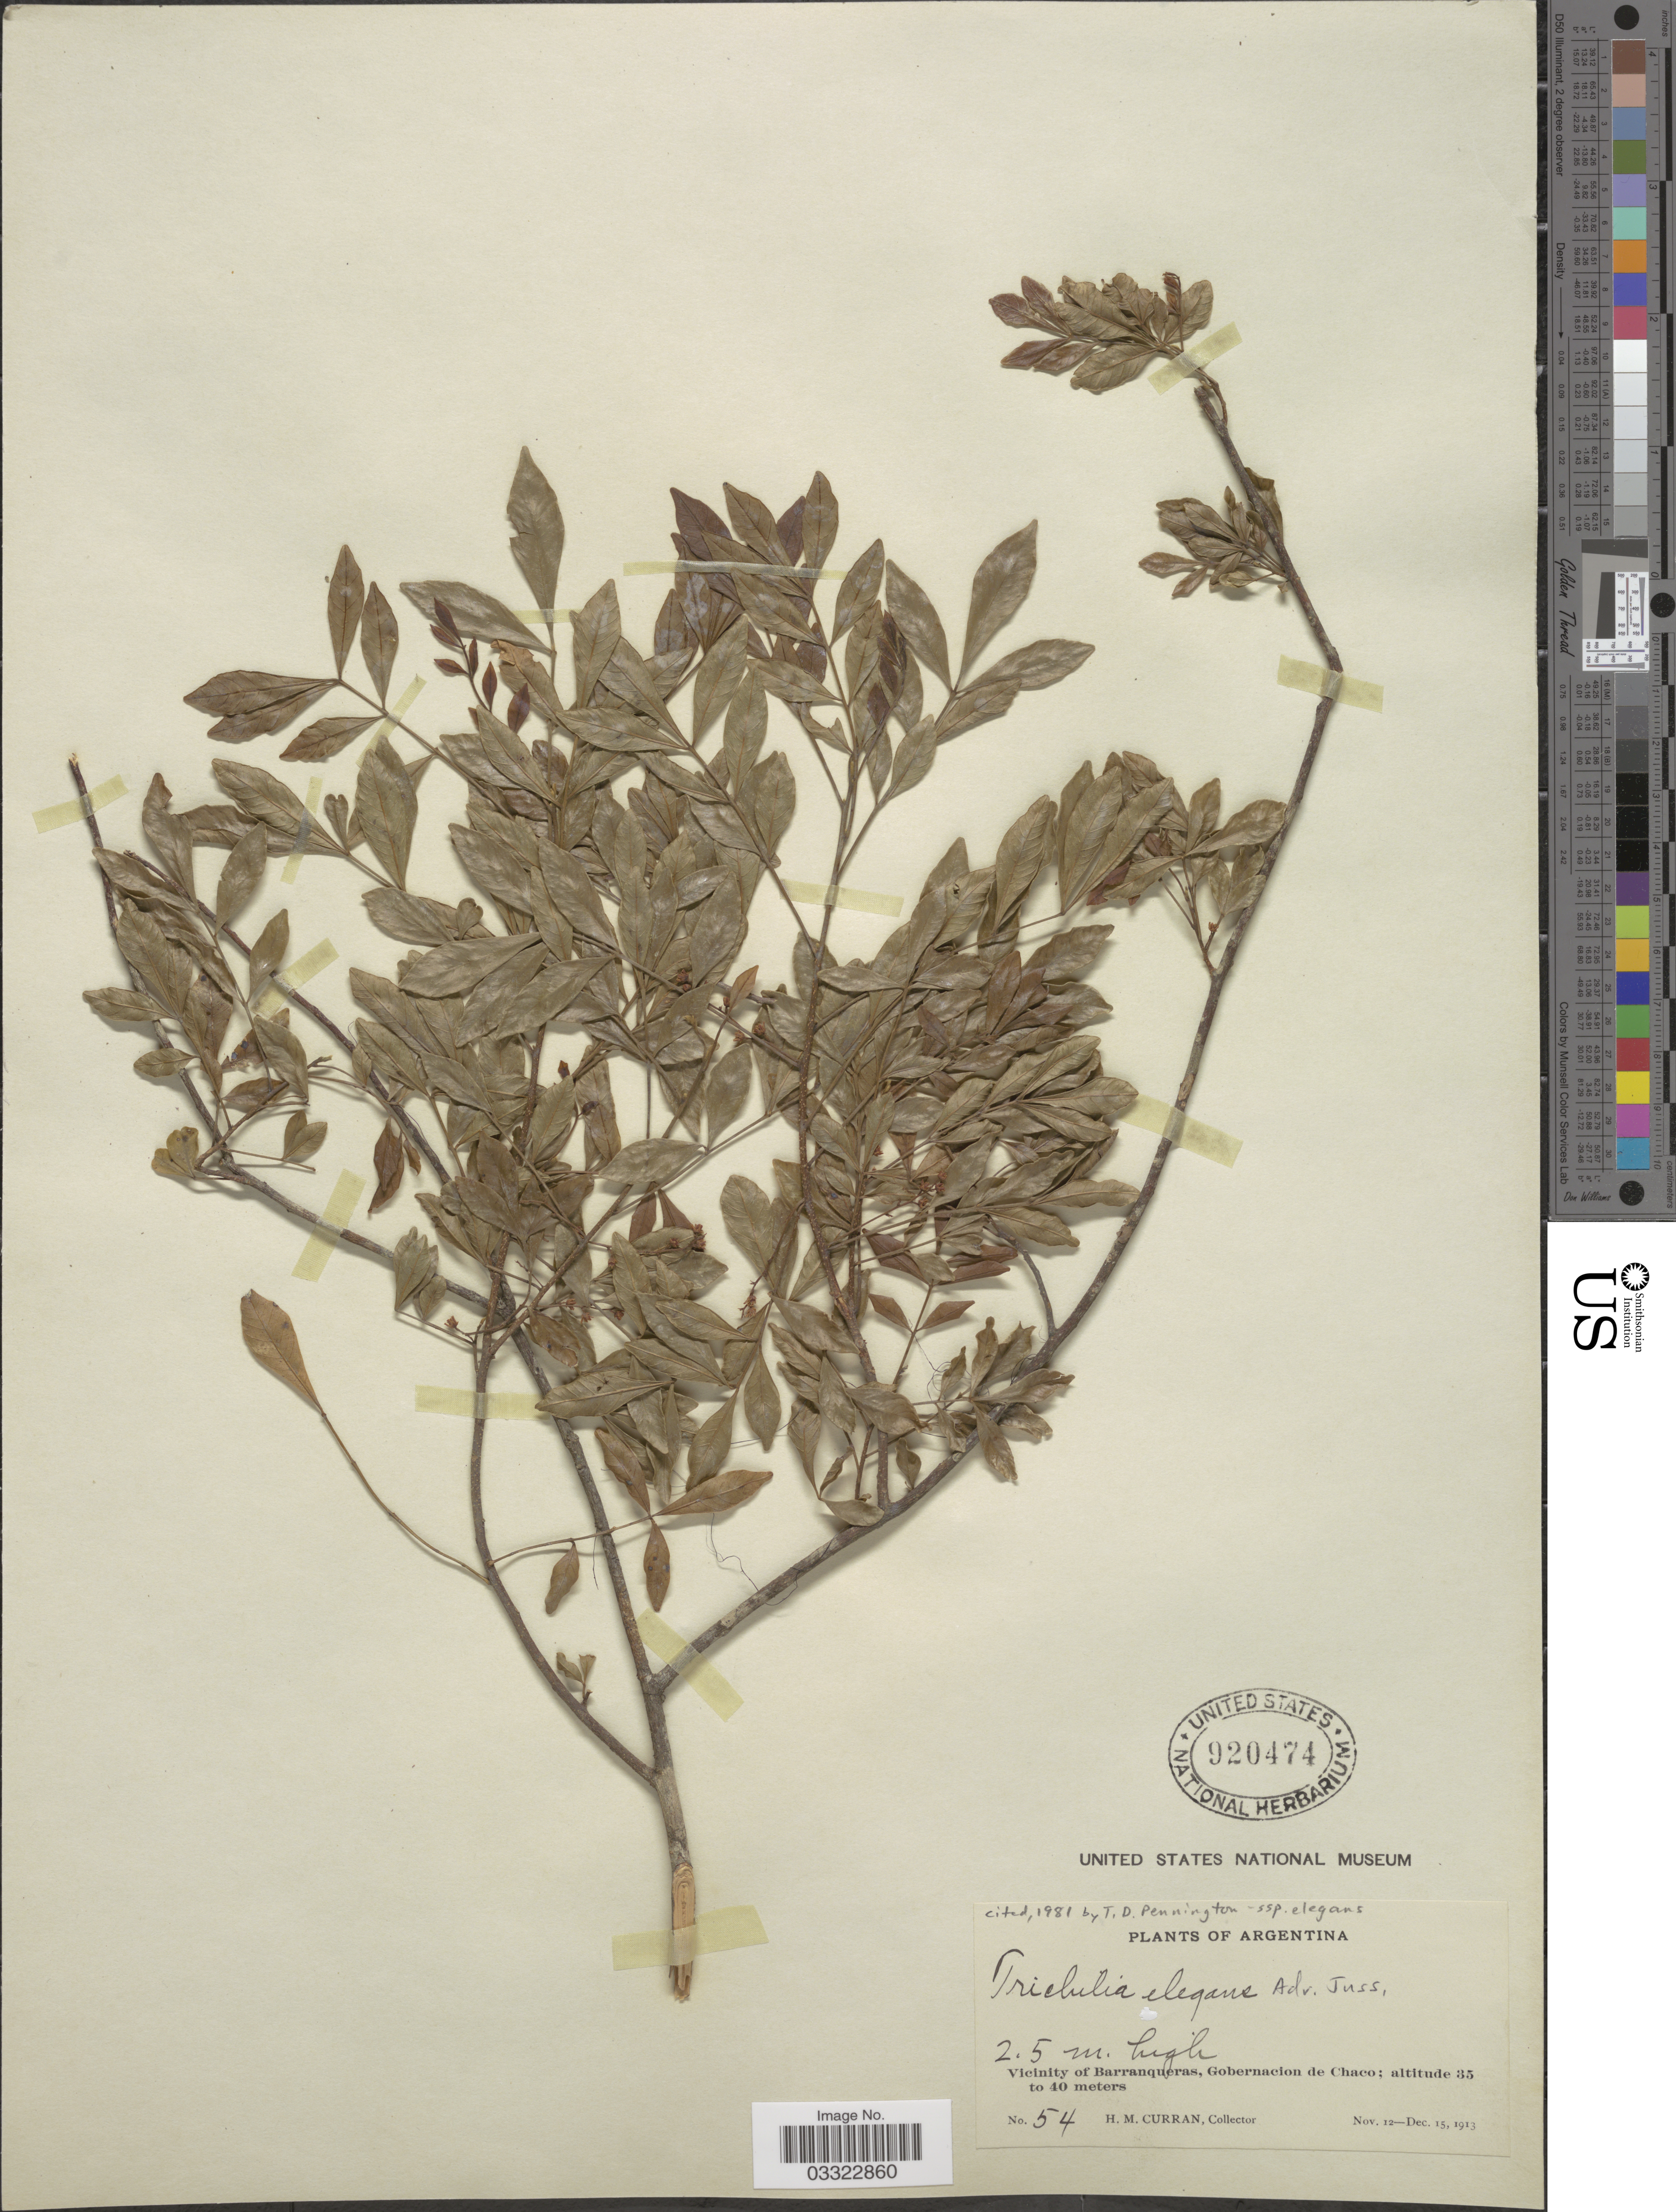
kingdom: Plantae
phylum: Tracheophyta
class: Magnoliopsida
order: Sapindales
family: Meliaceae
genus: Trichilia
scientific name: Trichilia elegans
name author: A. Juss.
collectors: H. M. Curran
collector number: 54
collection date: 1913-11-12/1913-12-15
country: Argentina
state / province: Chaco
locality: Vicinity of Barranqueras, Gobernacion de Chaco.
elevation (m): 35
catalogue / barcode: US 920474